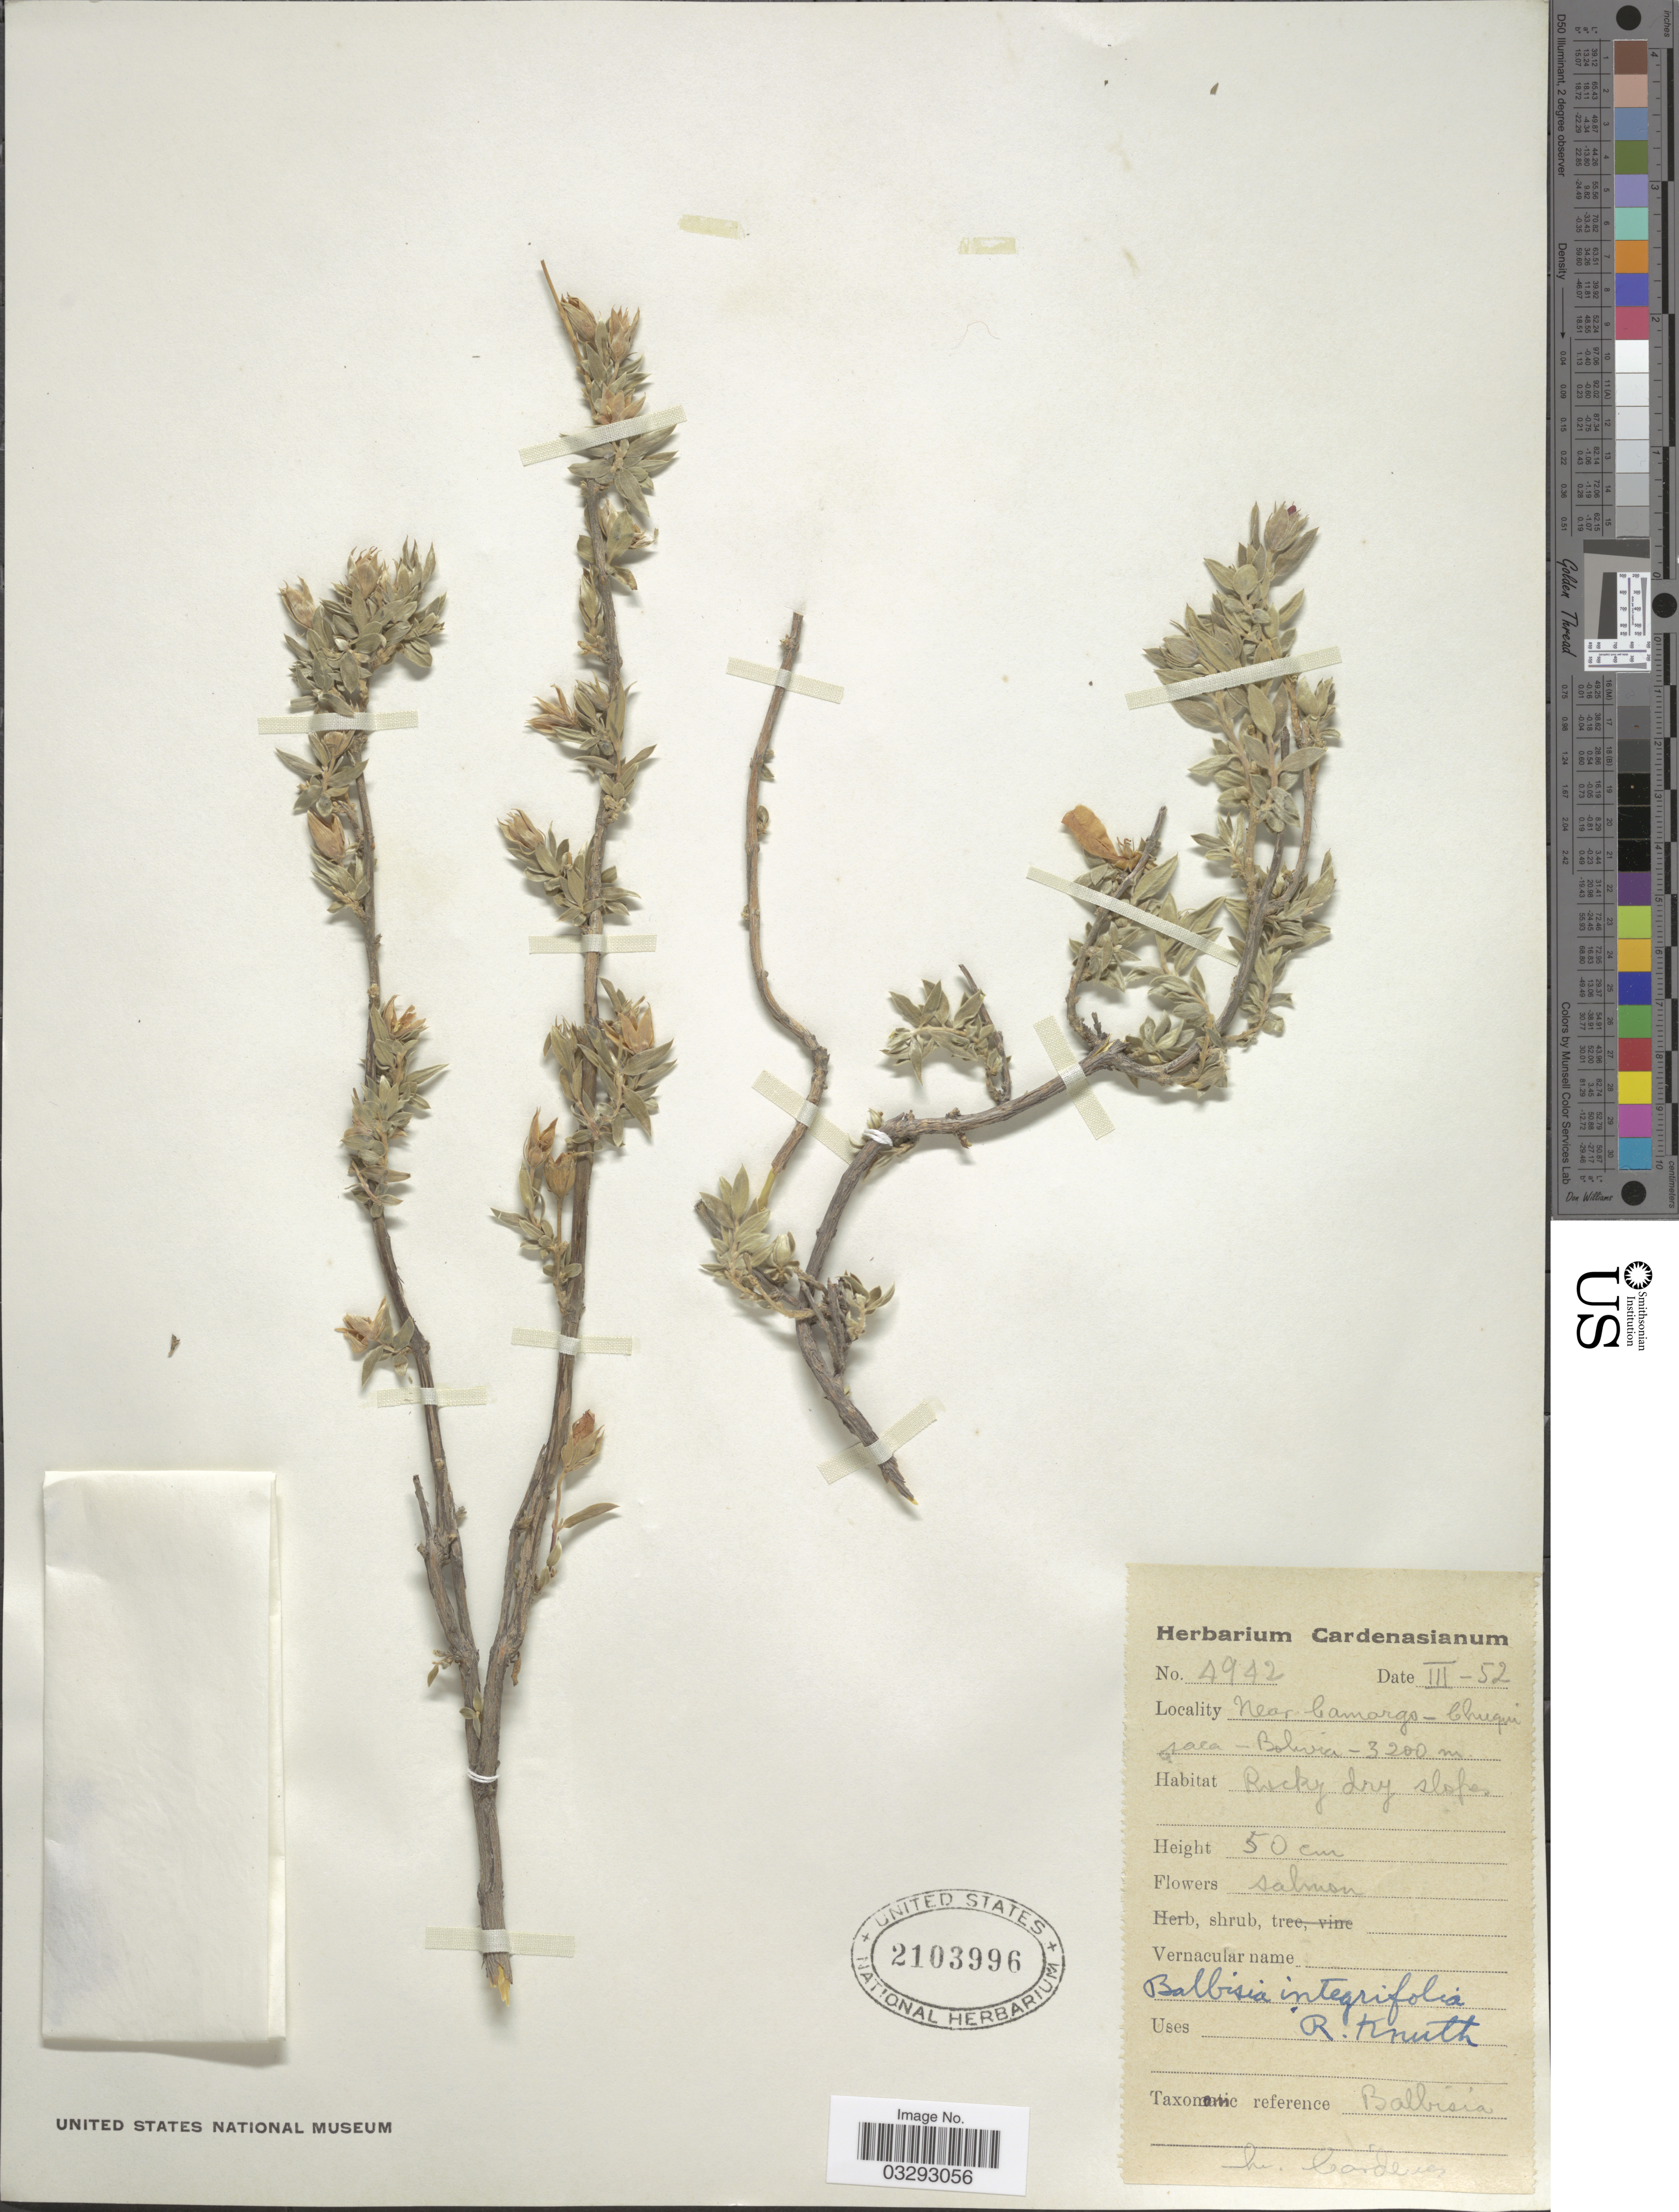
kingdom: Plantae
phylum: Tracheophyta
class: Magnoliopsida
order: Geraniales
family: Vivianiaceae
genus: Balbisia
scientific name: Balbisia integrifolia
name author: R. Knuth in Engl.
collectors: M. Cárdenas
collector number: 4942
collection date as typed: Transcribed d/m/y: /3/52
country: Bolivia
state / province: Chuquisaca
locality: Near Camargo.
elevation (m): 3200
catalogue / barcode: US 2103996